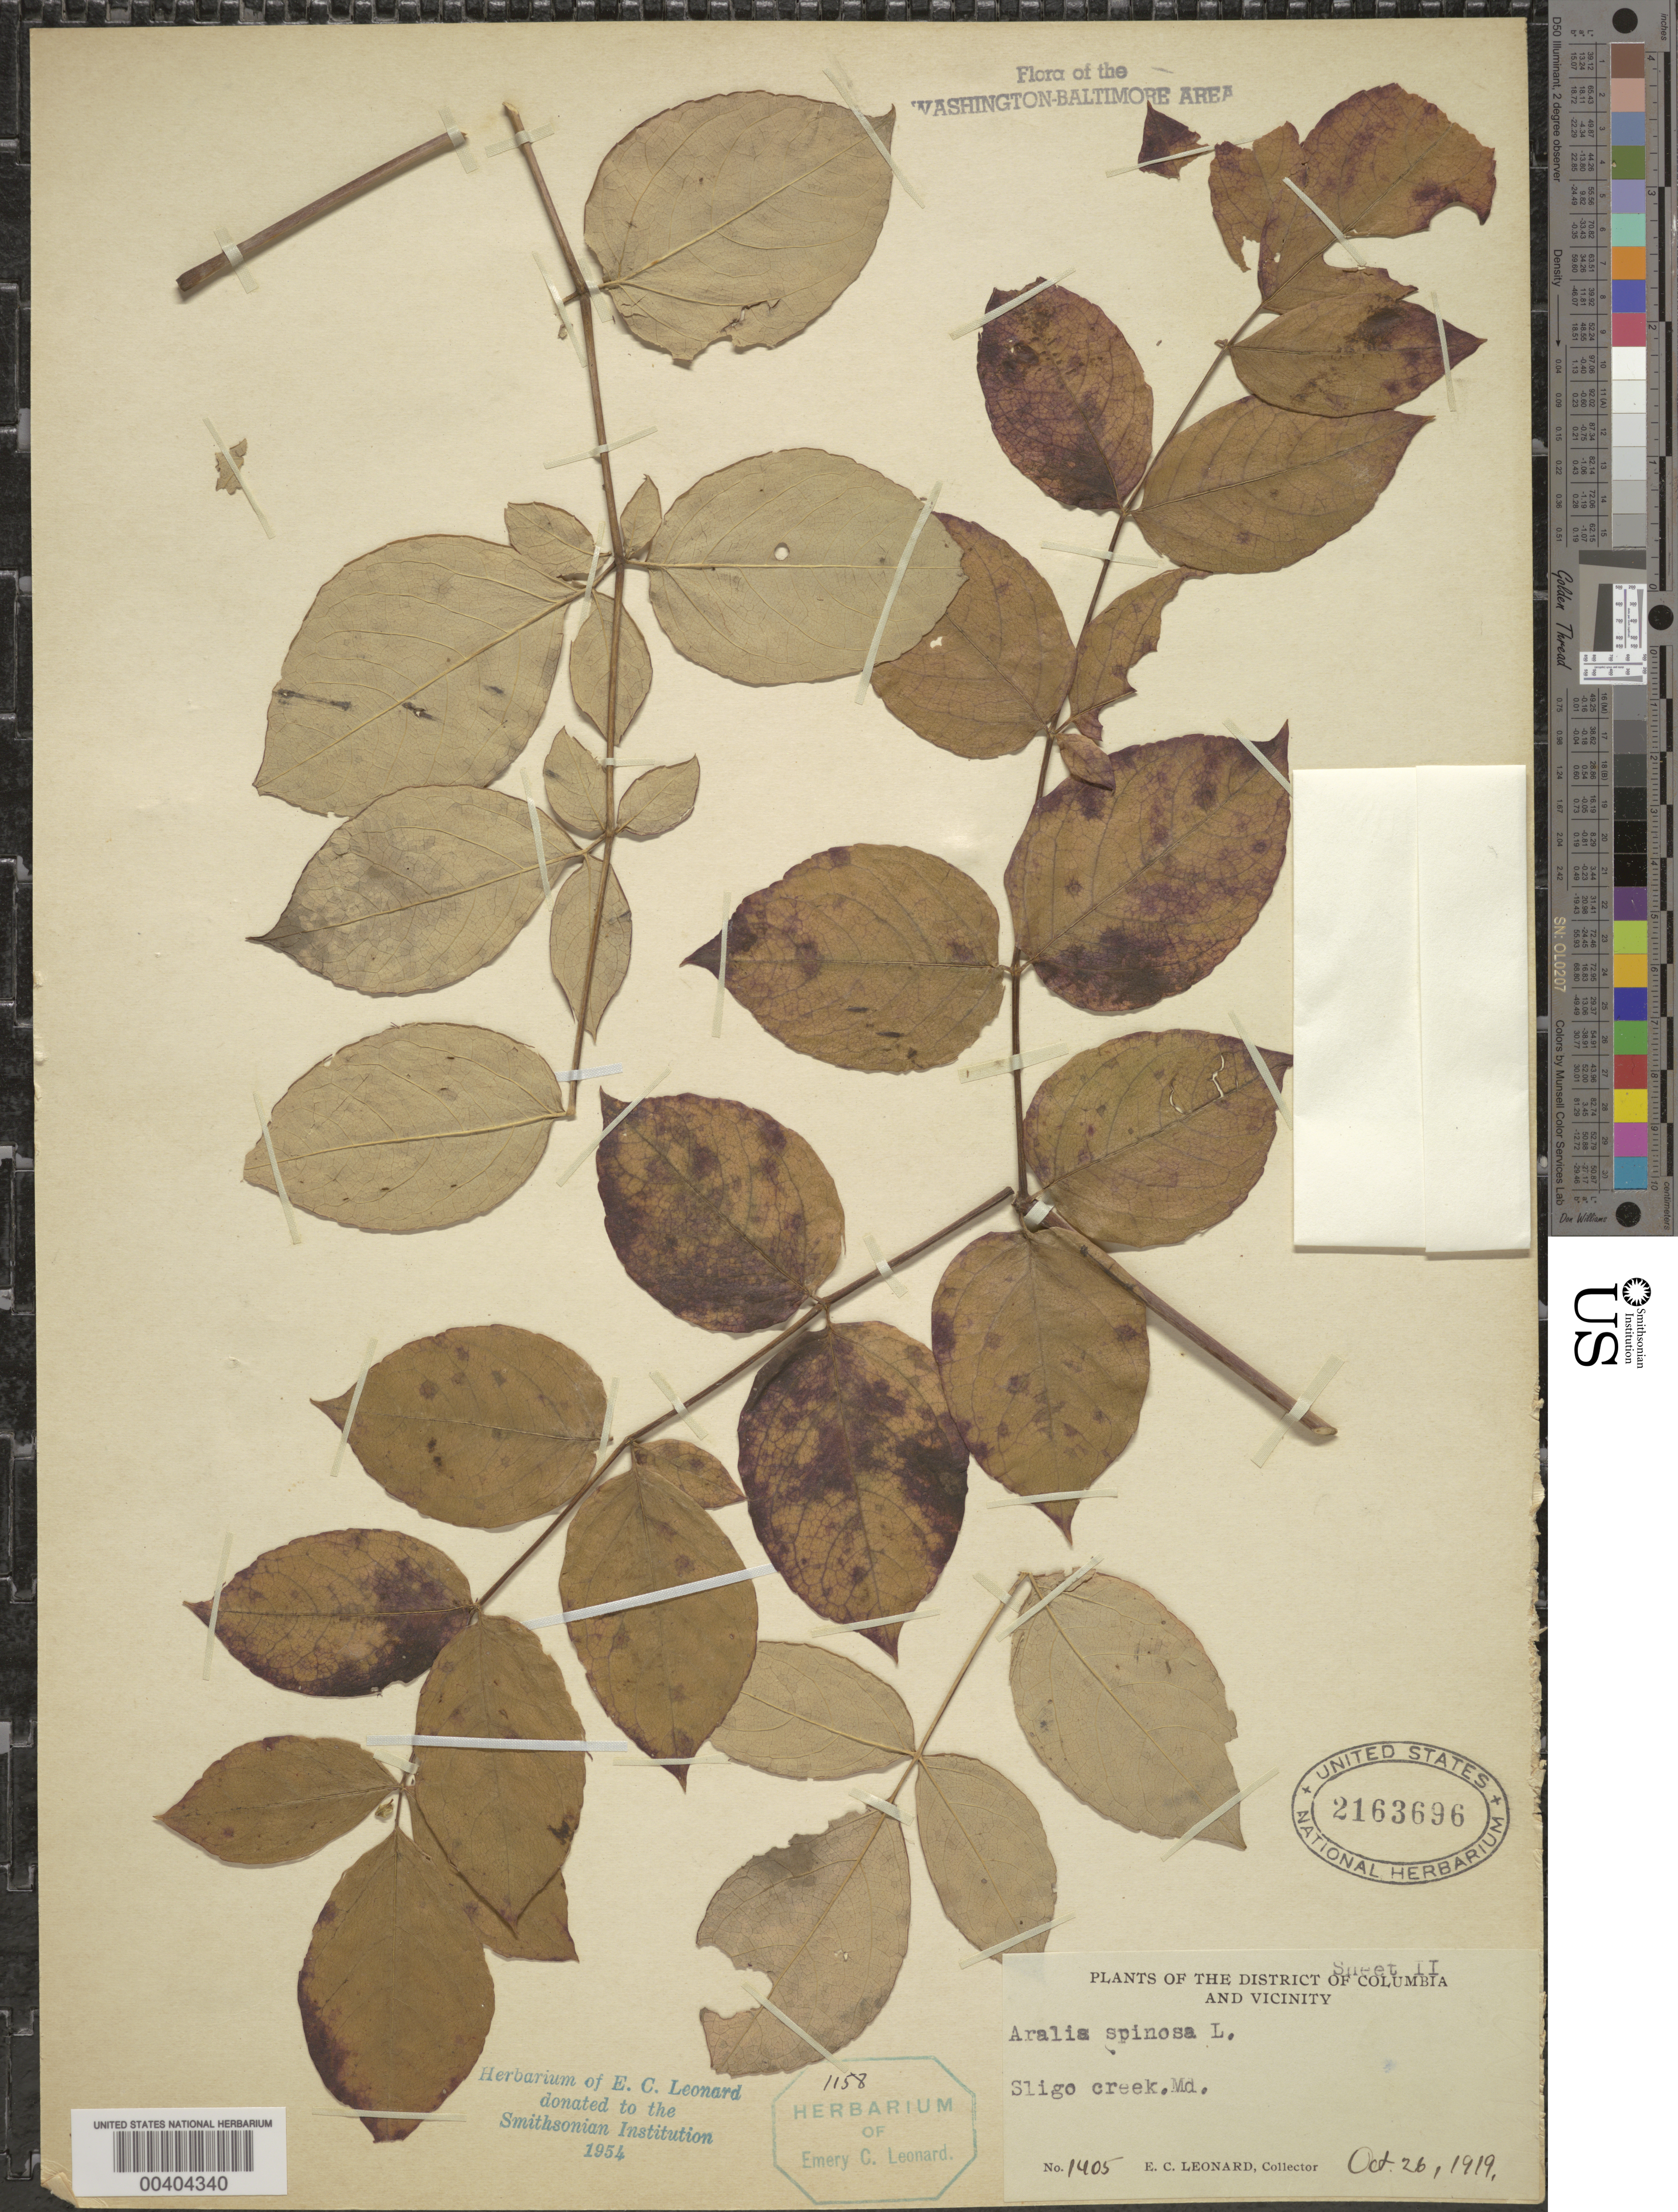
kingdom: Plantae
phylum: Tracheophyta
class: Magnoliopsida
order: Apiales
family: Araliaceae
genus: Aralia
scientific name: Aralia spinosa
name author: L.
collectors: E. C. Leonard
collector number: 1405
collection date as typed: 26 Oct 1919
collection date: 1919-10-26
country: United States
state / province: Maryland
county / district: Montgomery / Prince George's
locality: Sligo Creek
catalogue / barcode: US 2163696